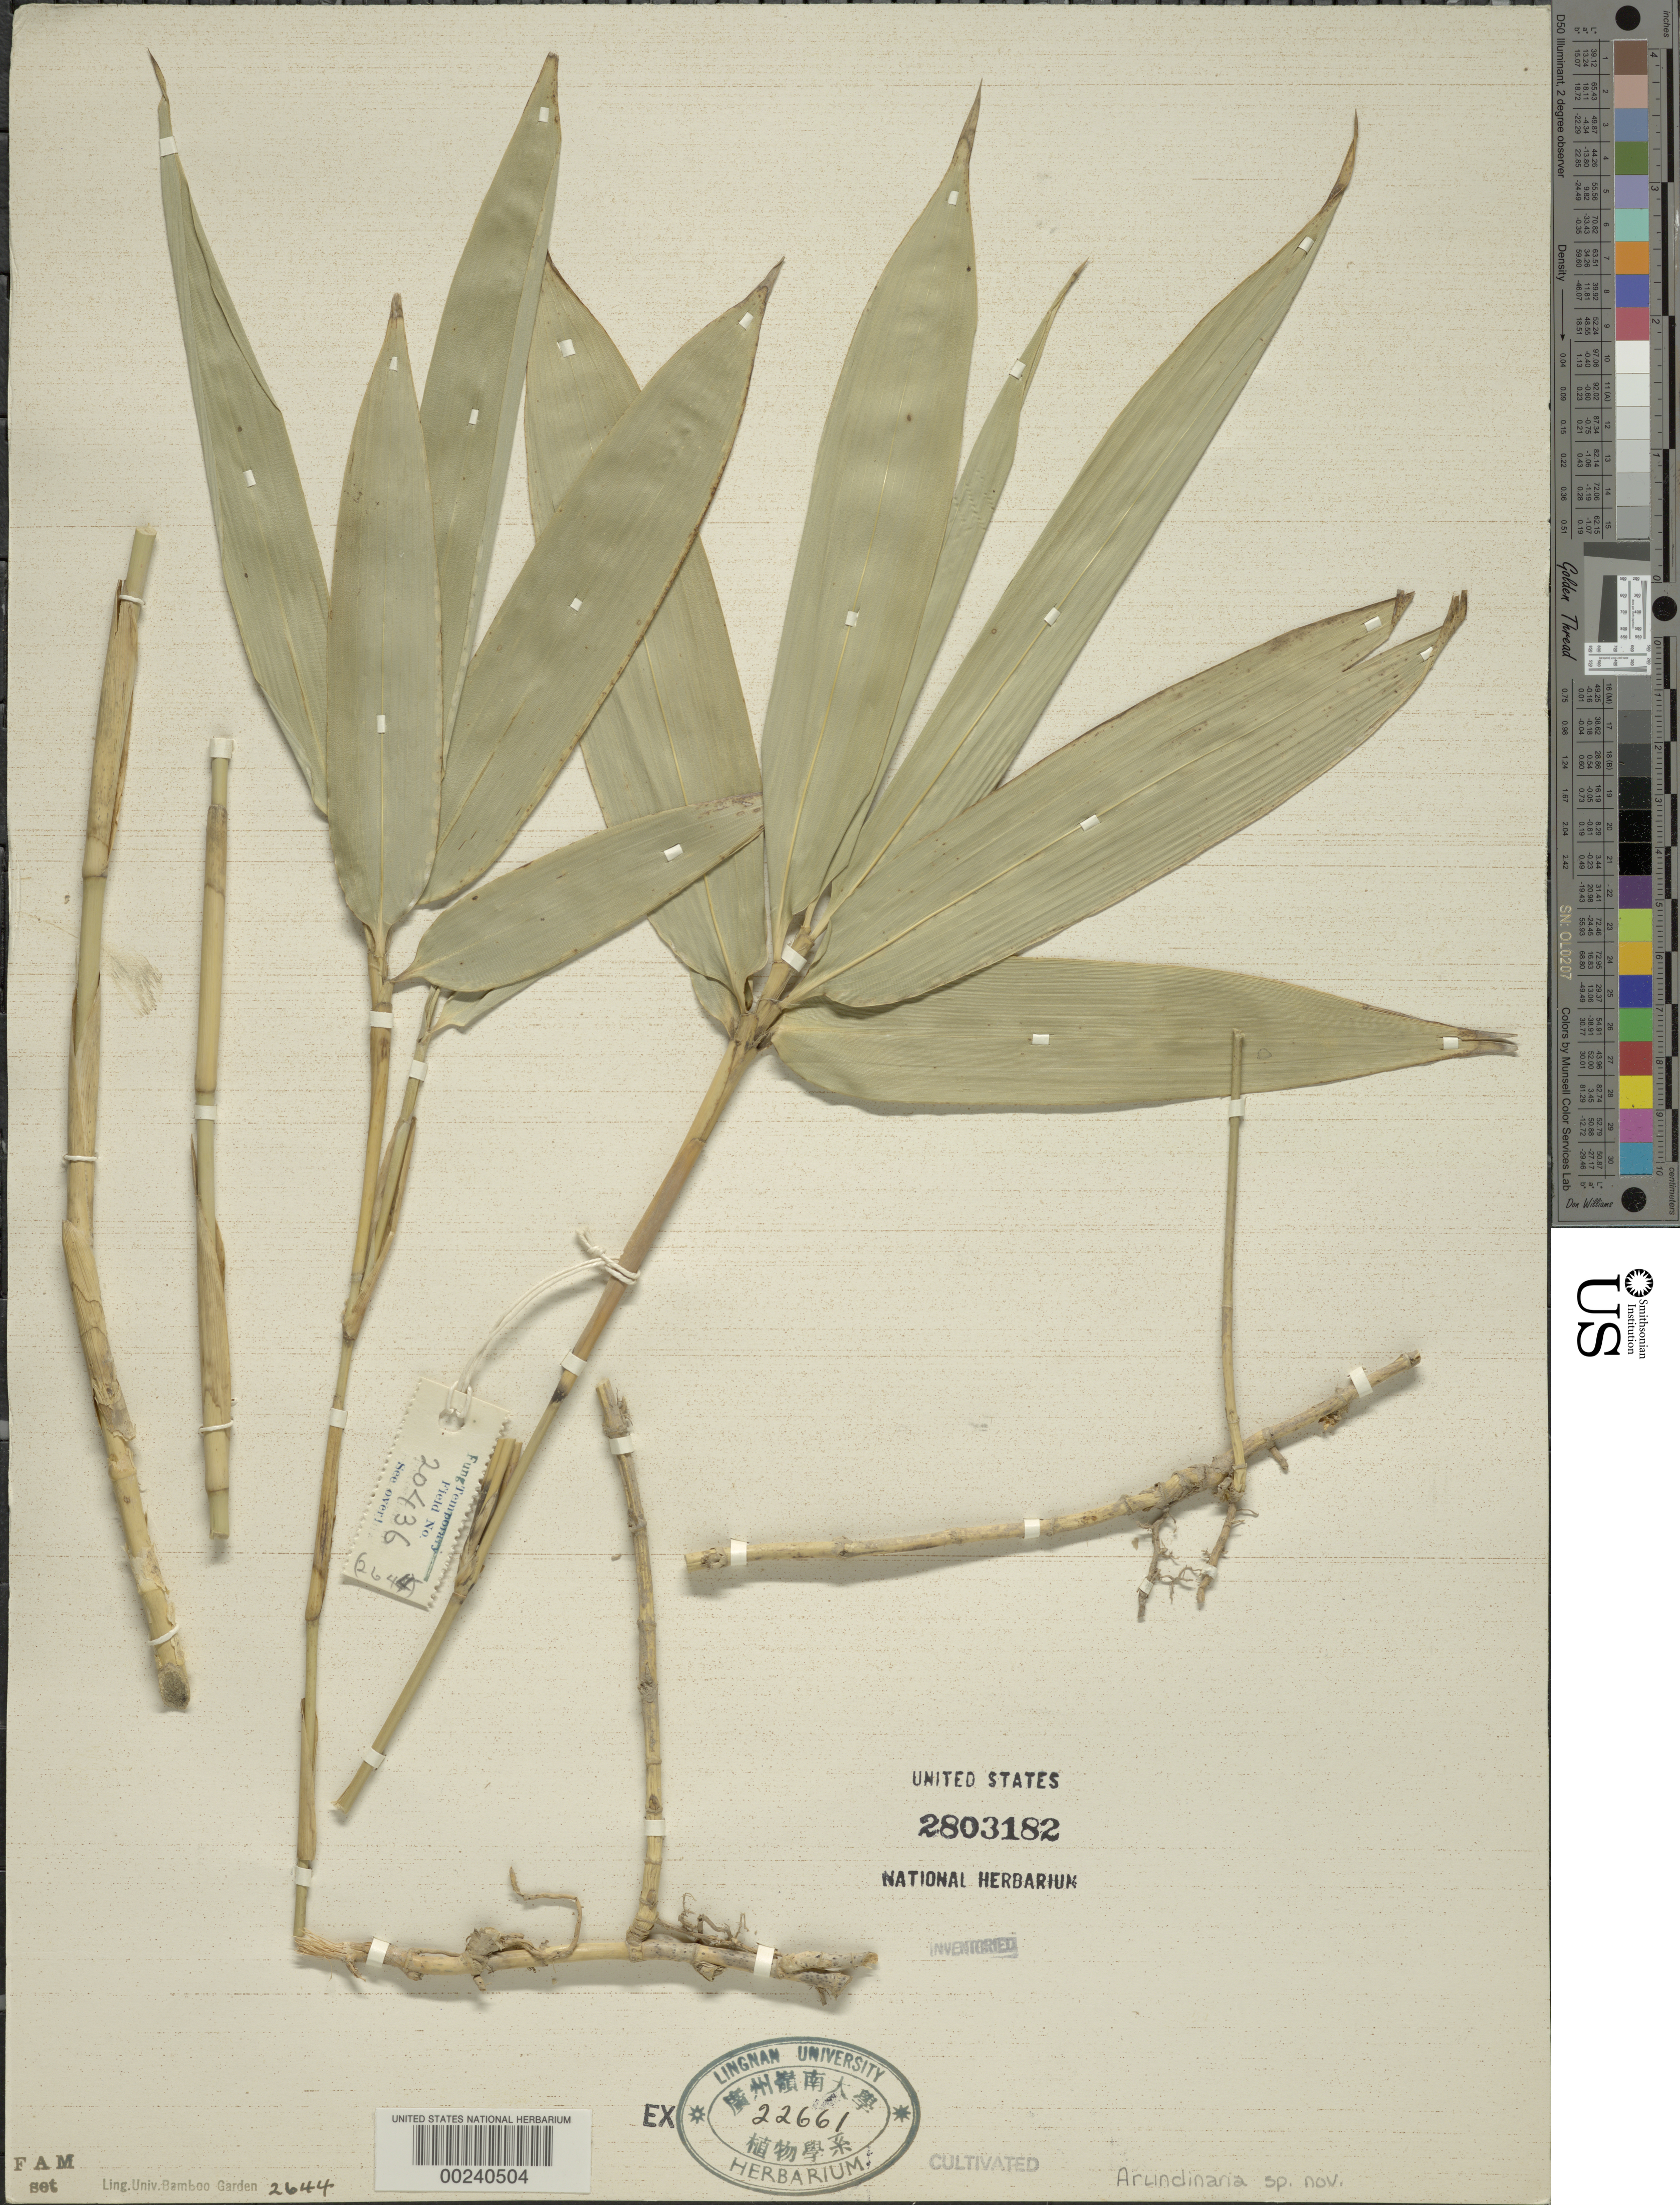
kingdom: Plantae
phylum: Tracheophyta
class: Liliopsida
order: Poales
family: Poaceae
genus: Arundinaria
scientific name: Arundinaria sp.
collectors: H. L. Fung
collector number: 20436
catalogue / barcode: US 2803182